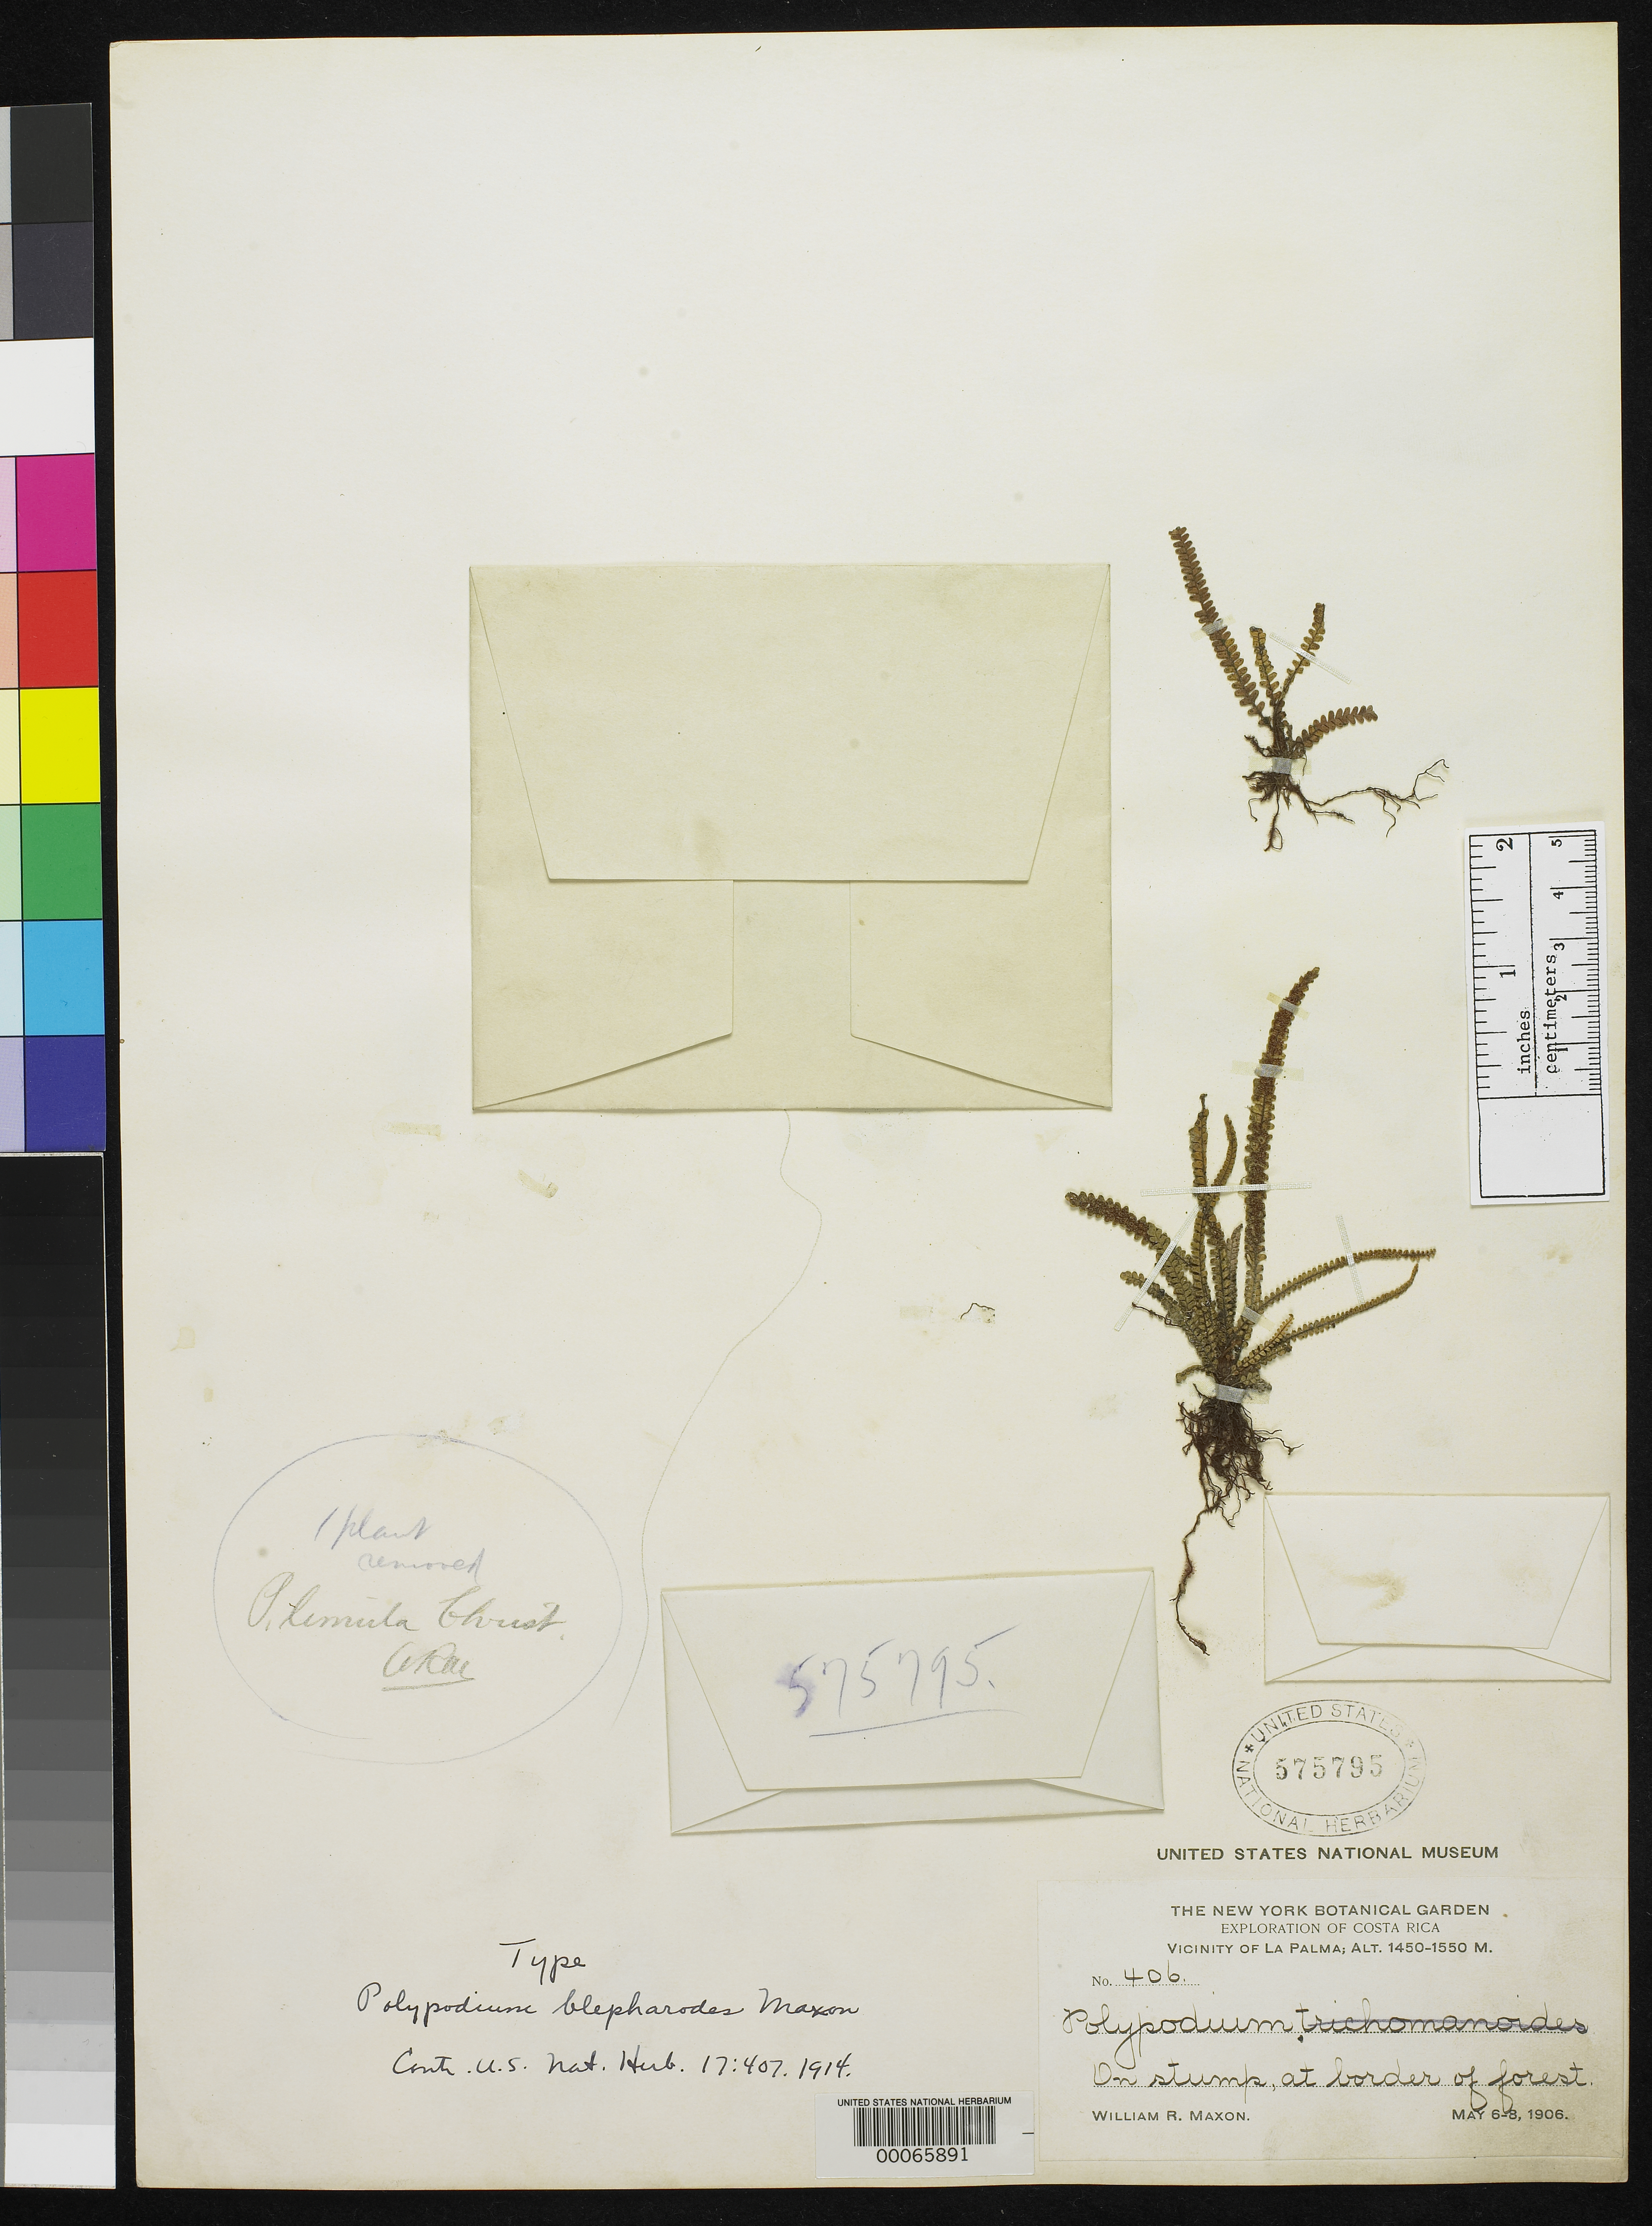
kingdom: Plantae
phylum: Tracheophyta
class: Polypodiopsida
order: Polypodiales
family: Polypodiaceae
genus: Polypodium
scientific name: Polypodium blepharodes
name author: Maxon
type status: Holotype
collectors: W. R. Maxon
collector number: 406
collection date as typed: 06 May 1906 to 08 May 1906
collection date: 1906-05-06/1906-05-08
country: Costa Rica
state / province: San José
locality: Vicinity of La Palma.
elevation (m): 1450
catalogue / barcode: US 575795